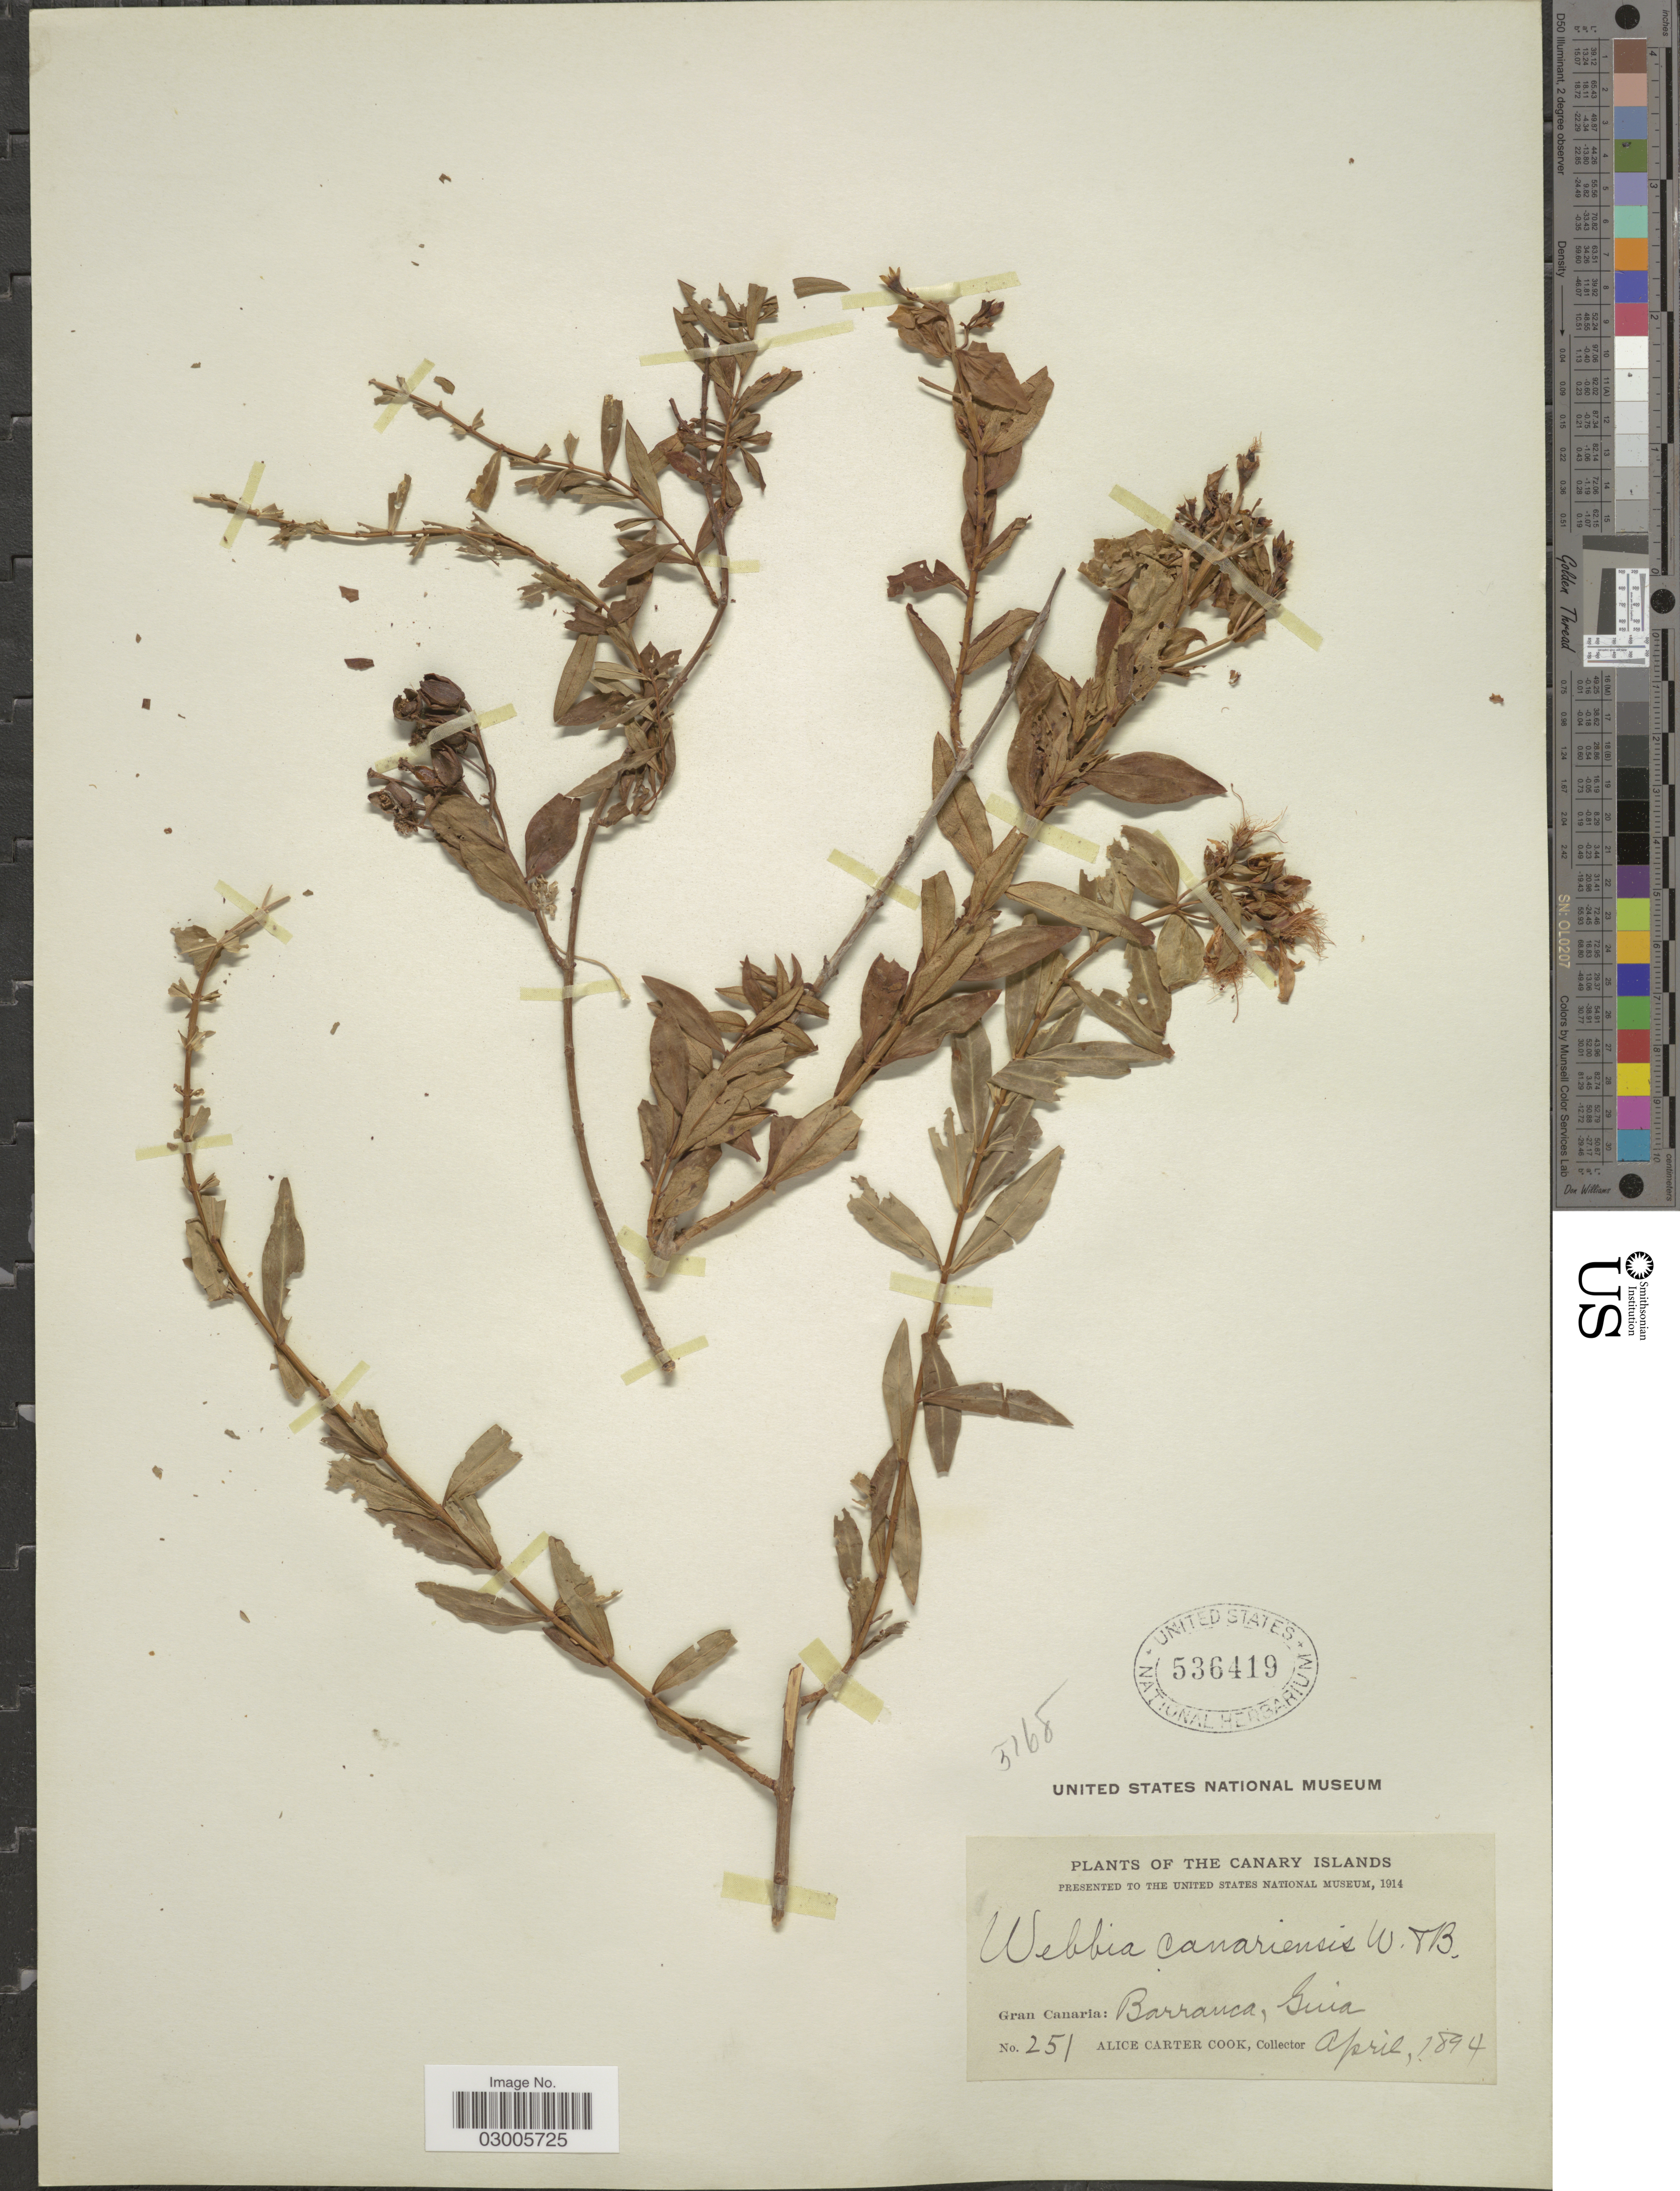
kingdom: Plantae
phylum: Tracheophyta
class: Magnoliopsida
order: Malpighiales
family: Hypericaceae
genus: Hypericum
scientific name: Hypericum canariense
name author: L.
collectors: Alice C. Cook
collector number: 251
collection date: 1894-04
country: Spain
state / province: Canarias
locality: The Canary Islands, Gran Canaria, Guia.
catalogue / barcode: US 536419